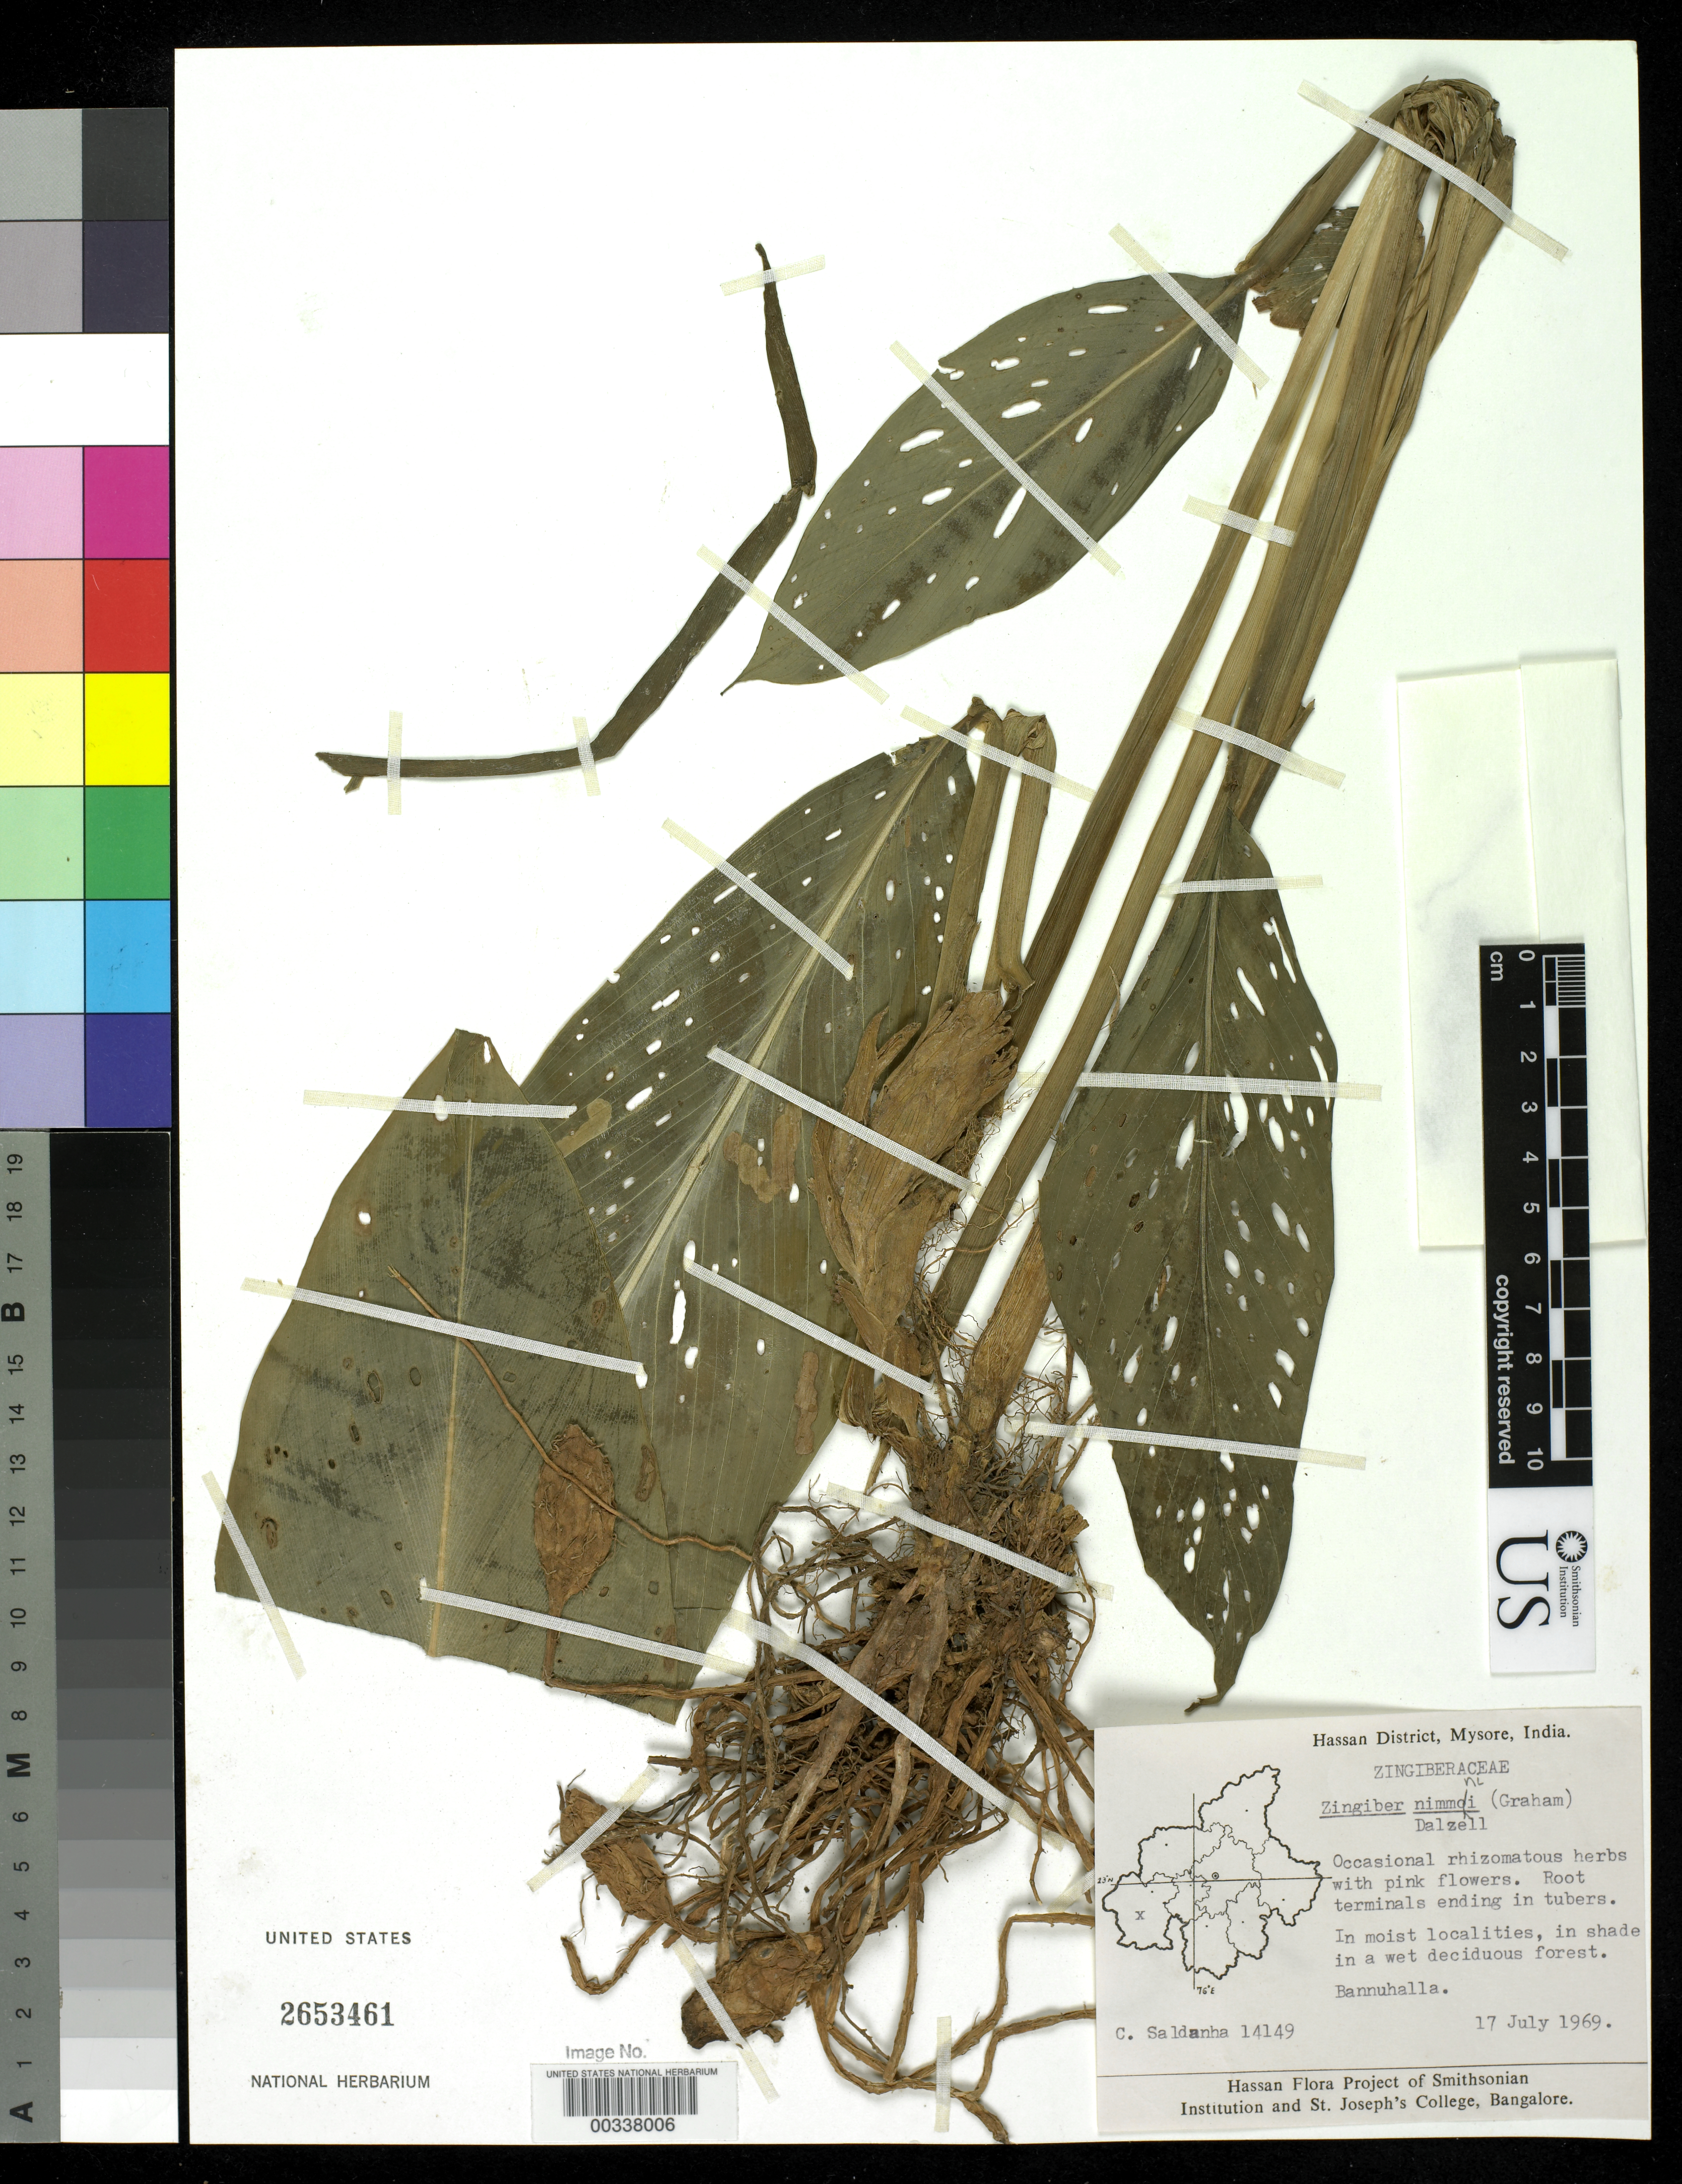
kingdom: Plantae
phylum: Tracheophyta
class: Liliopsida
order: Zingiberales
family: Zingiberaceae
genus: Zingiber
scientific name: Zingiber nimmonii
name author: (J. Graham) Dalzell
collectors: C. J. Saldanha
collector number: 14149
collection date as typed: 17 Jul 1969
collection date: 1969-07-17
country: India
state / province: Karnataka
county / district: Hassan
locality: Bannuhalla, mysore state [mysore state = karnataka.]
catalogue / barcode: US 2653461